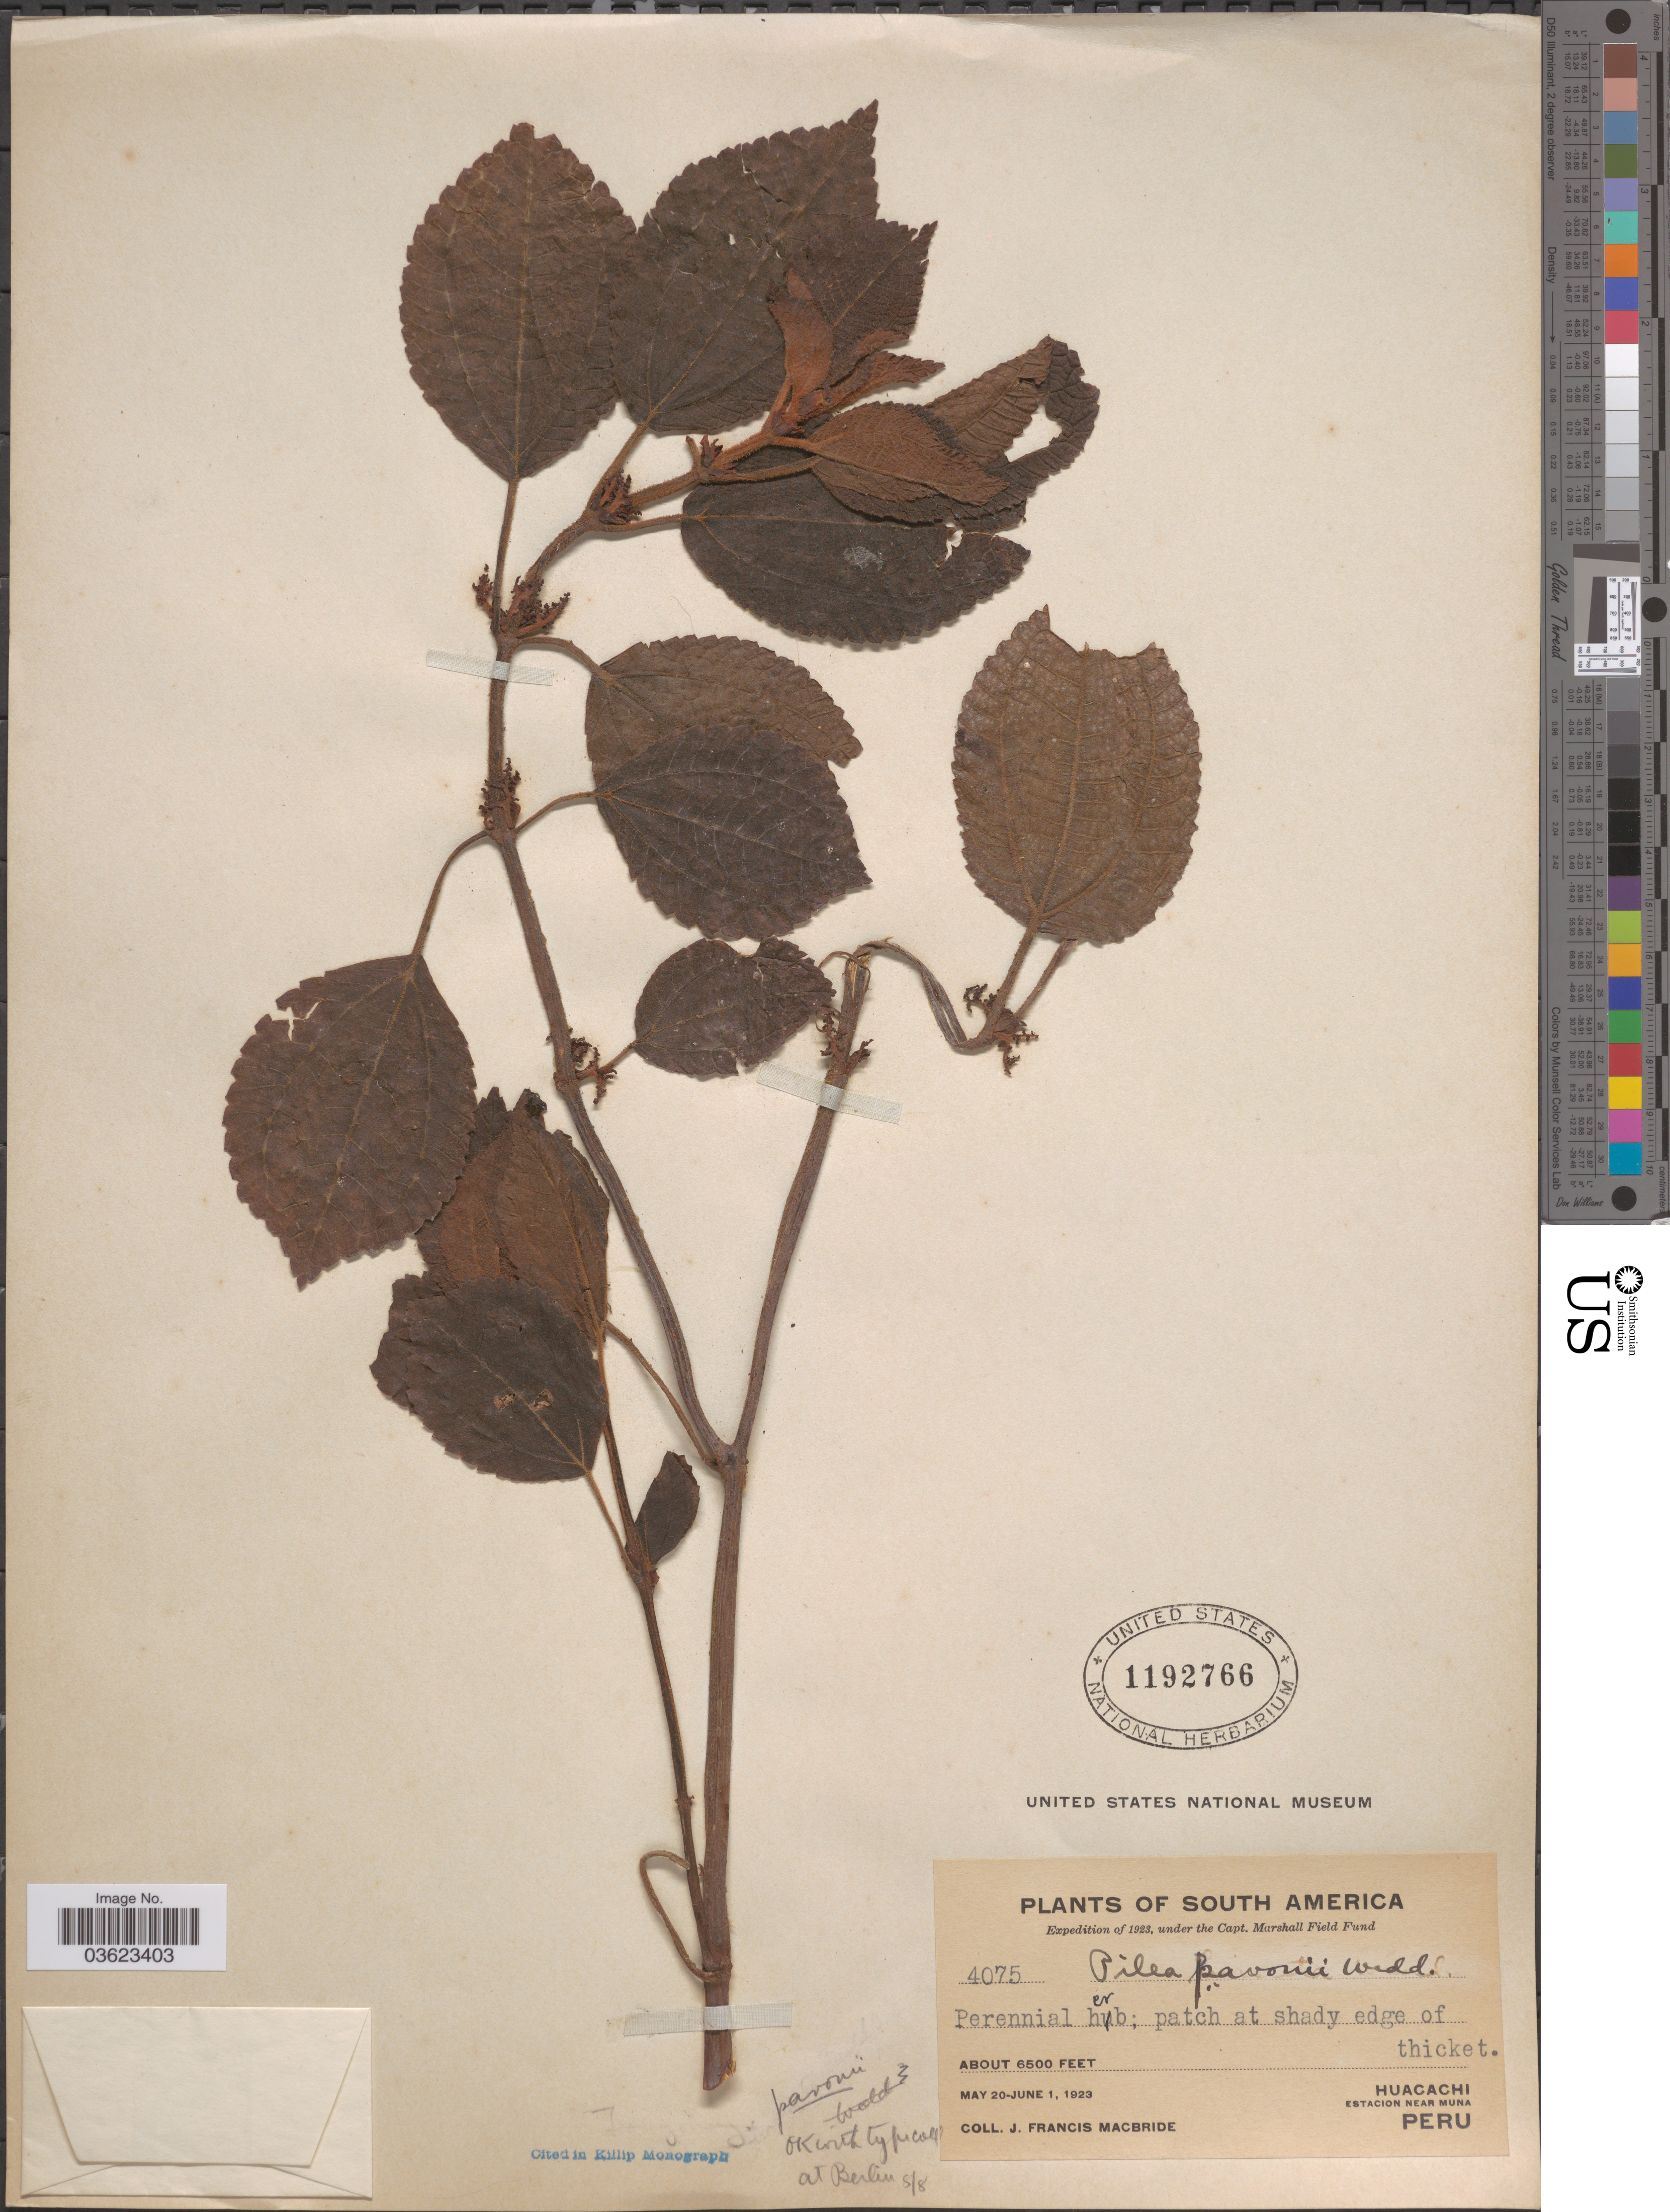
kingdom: Plantae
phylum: Tracheophyta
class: Magnoliopsida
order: Rosales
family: Urticaceae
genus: Pilea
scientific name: Pilea pavonii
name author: Wedd.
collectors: J. F. Macbride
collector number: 4075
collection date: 1923-05-20/1923-06-01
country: Peru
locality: Huacachi. Estacion near Muna.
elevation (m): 1981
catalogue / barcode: US 1192766